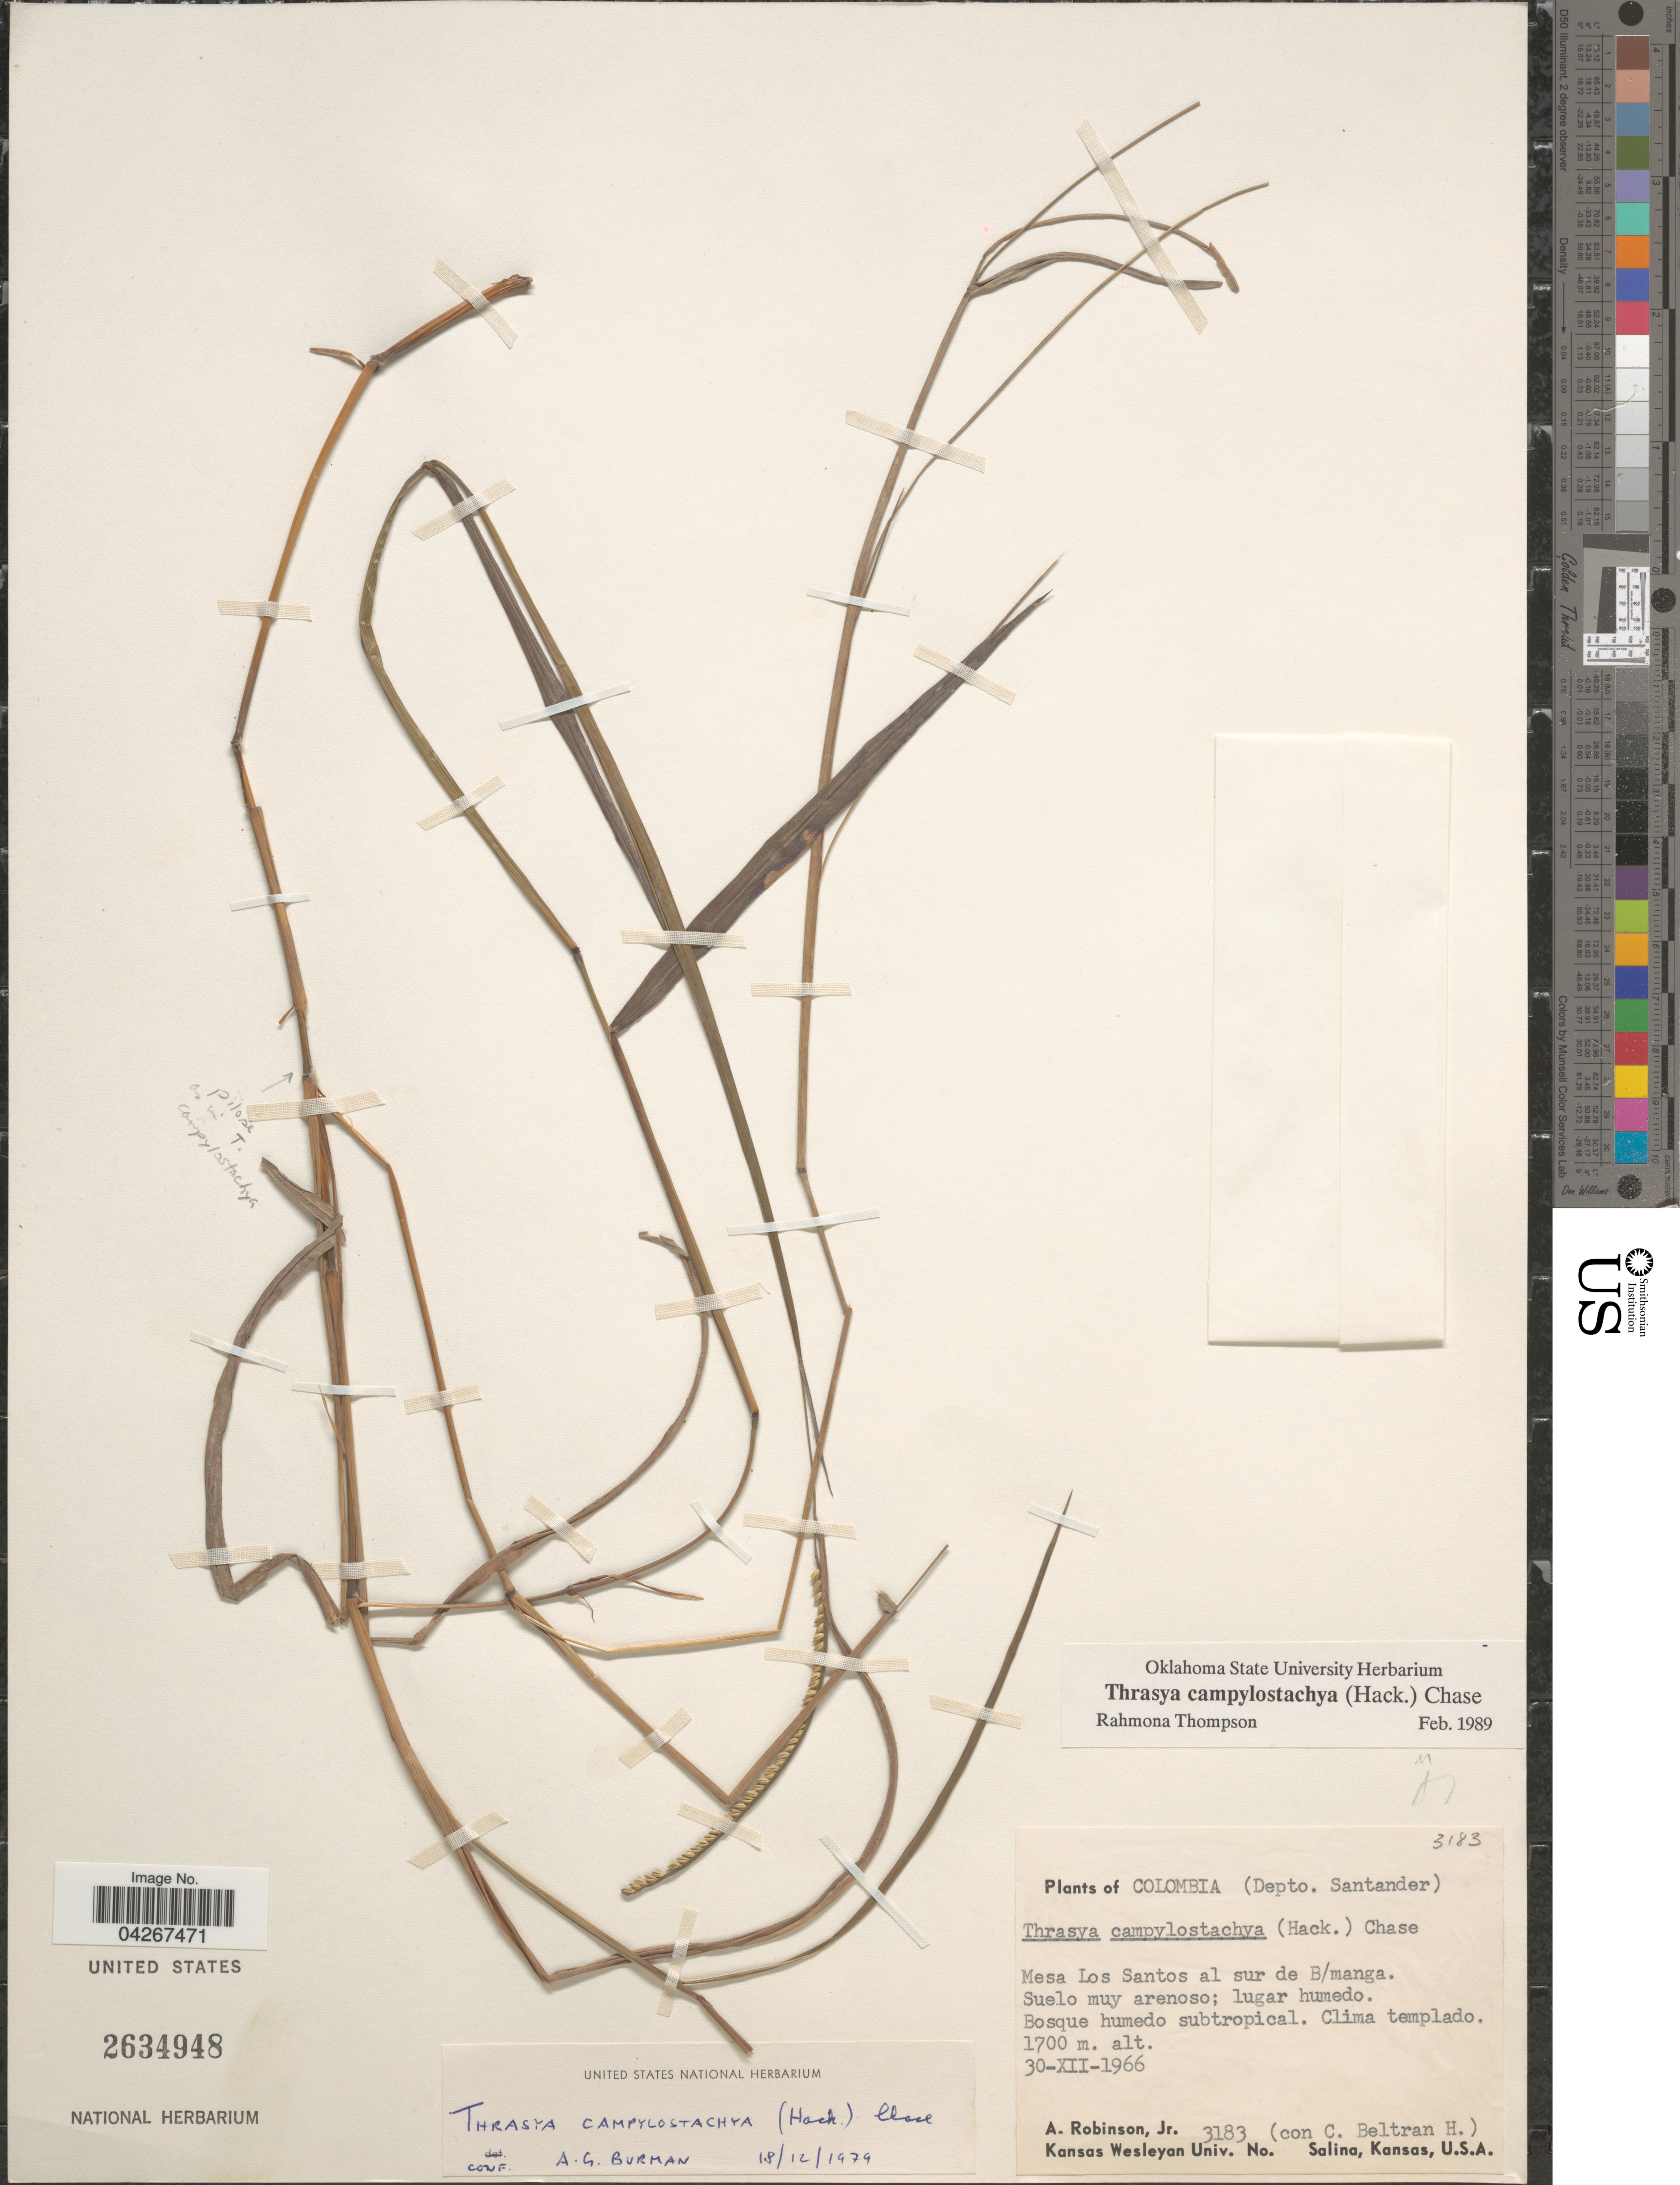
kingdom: Plantae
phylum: Tracheophyta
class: Liliopsida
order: Poales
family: Poaceae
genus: Paspalum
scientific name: Paspalum campylostachyum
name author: (Hack.) S. Denham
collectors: A. Robinson Jr. & C. Beltran H.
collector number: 3183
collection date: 1966-12-30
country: Colombia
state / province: Santander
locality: (Depto. Santander). Mesa Los Santos al sur de B/manga.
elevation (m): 1700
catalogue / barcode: US 2634948